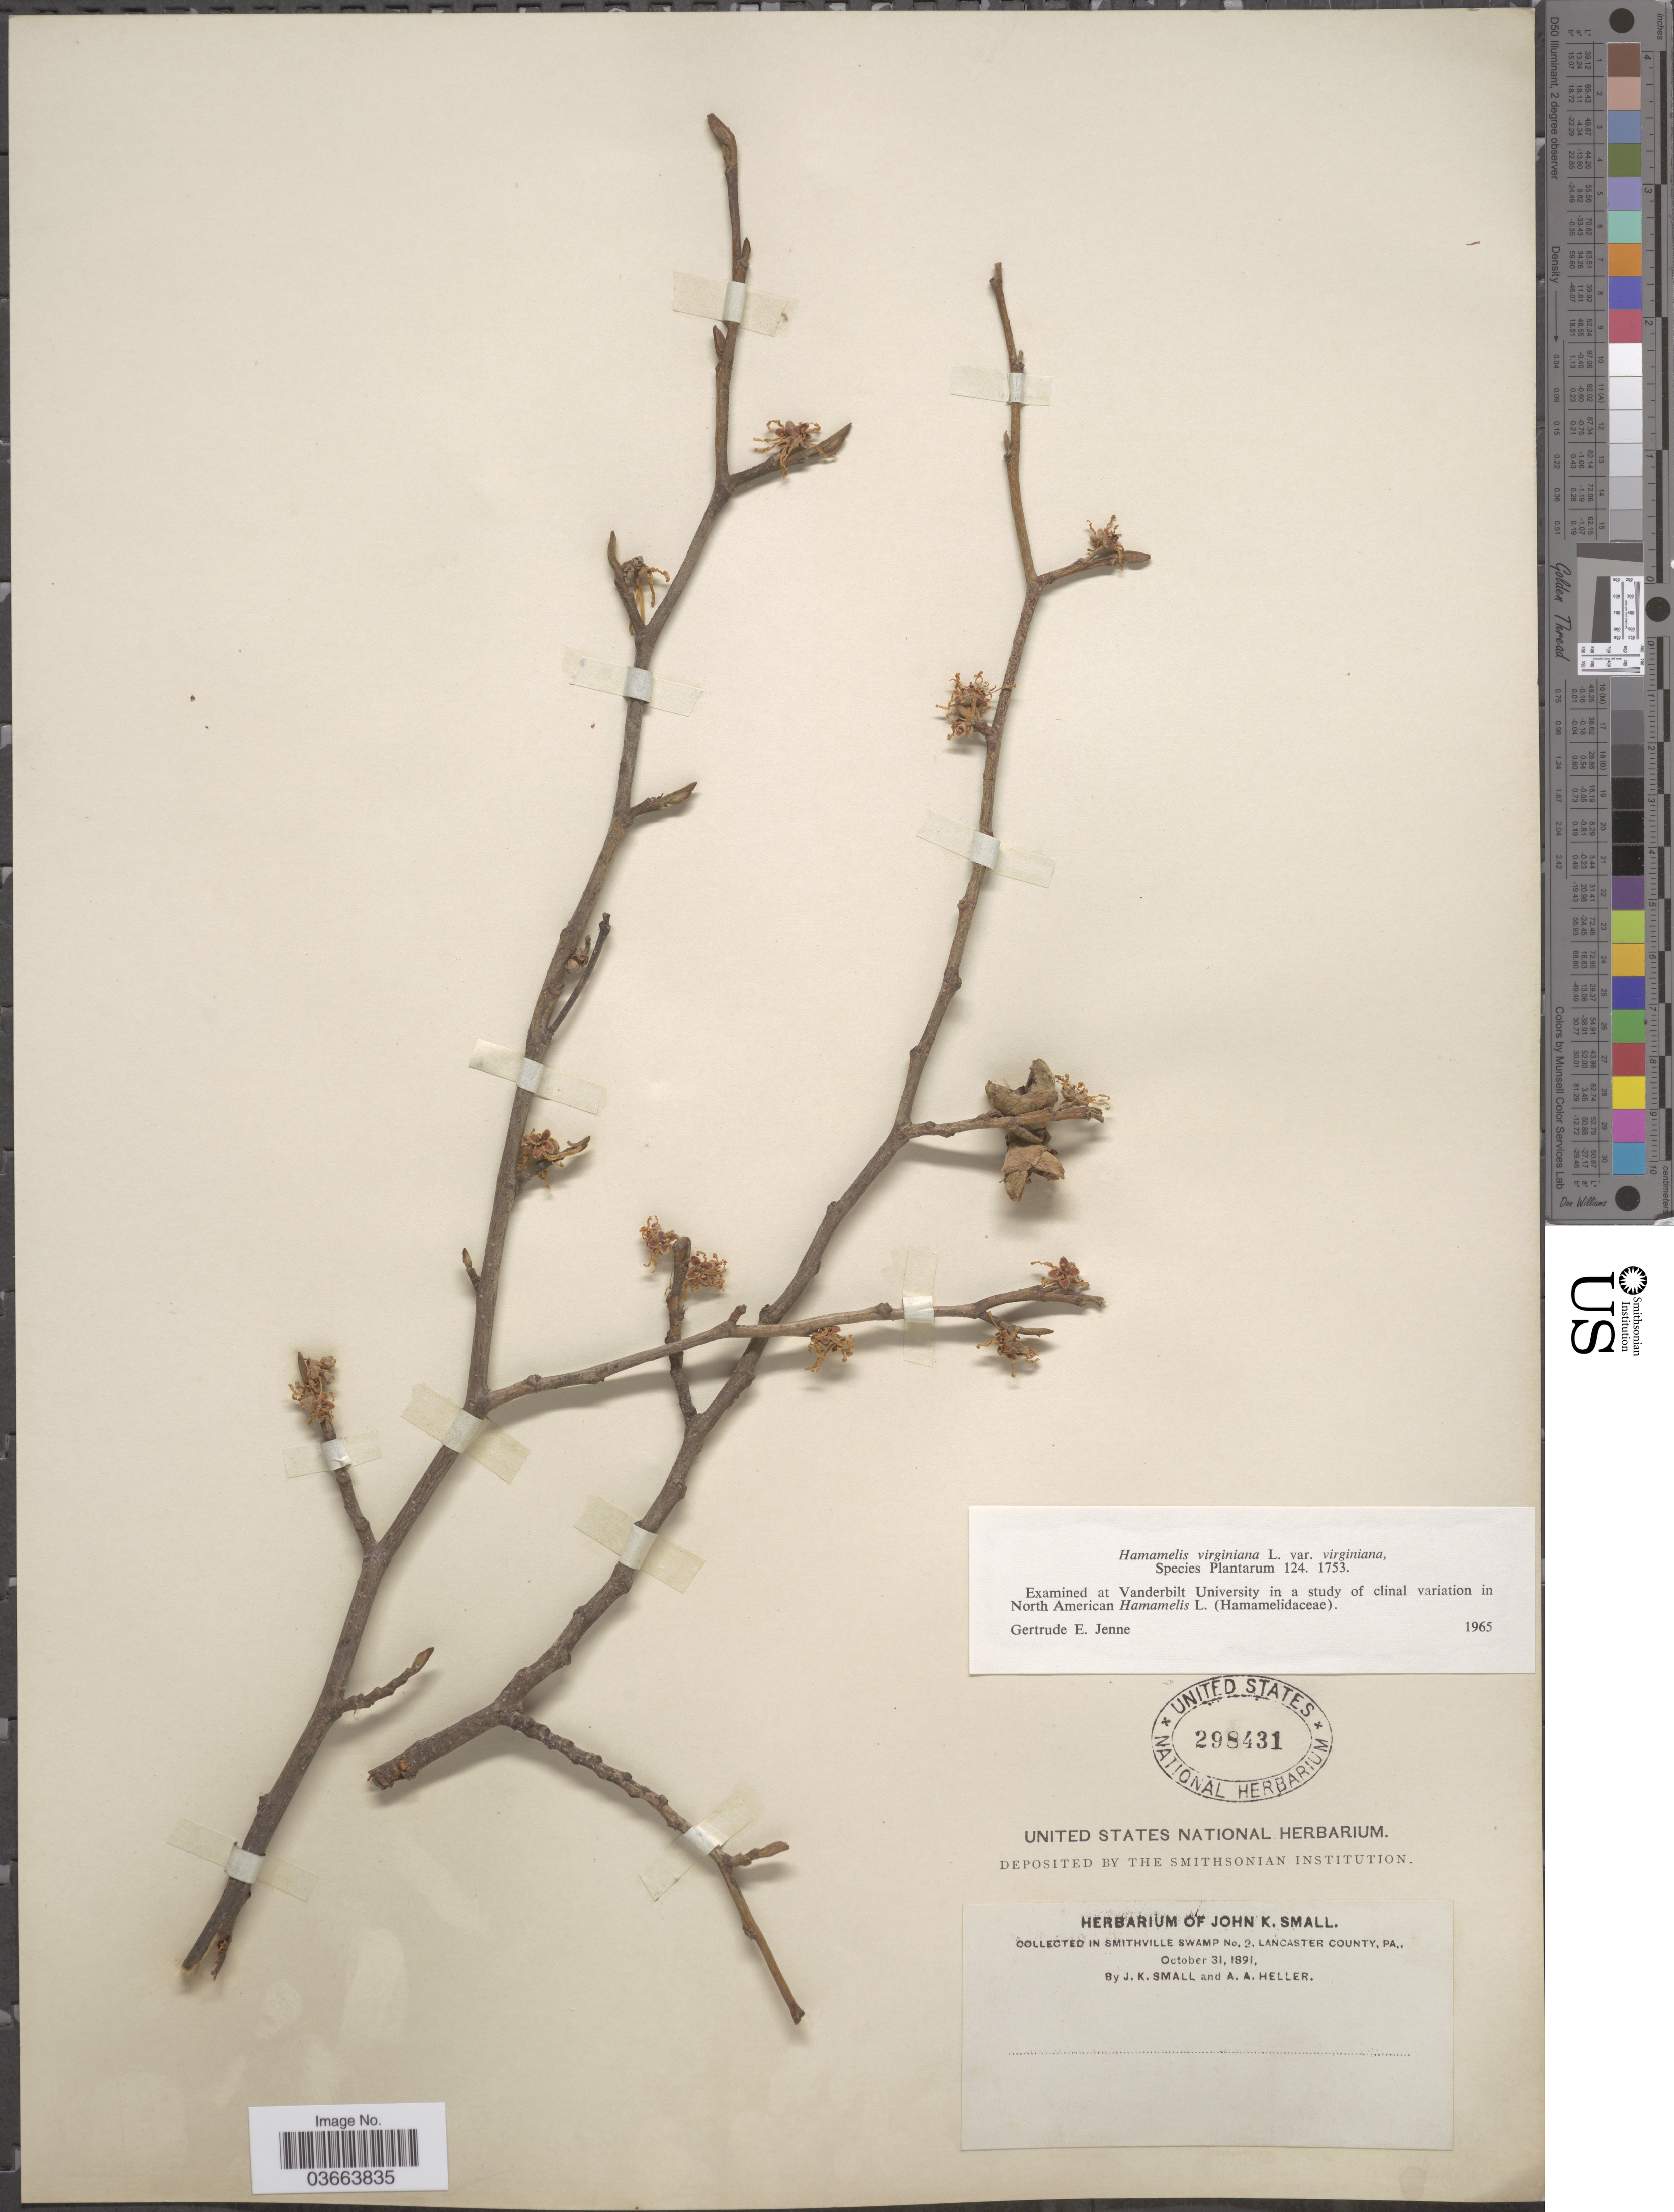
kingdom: Plantae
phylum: Tracheophyta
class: Magnoliopsida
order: Saxifragales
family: Hamamelidaceae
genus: Hamamelis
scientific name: Hamamelis virginiana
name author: L.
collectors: J. K. Small & A. A. Heller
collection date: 1891-10-31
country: United States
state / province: Pennsylvania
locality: Smithville Swamp No. 2, Lancaster County.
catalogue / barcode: US 298431